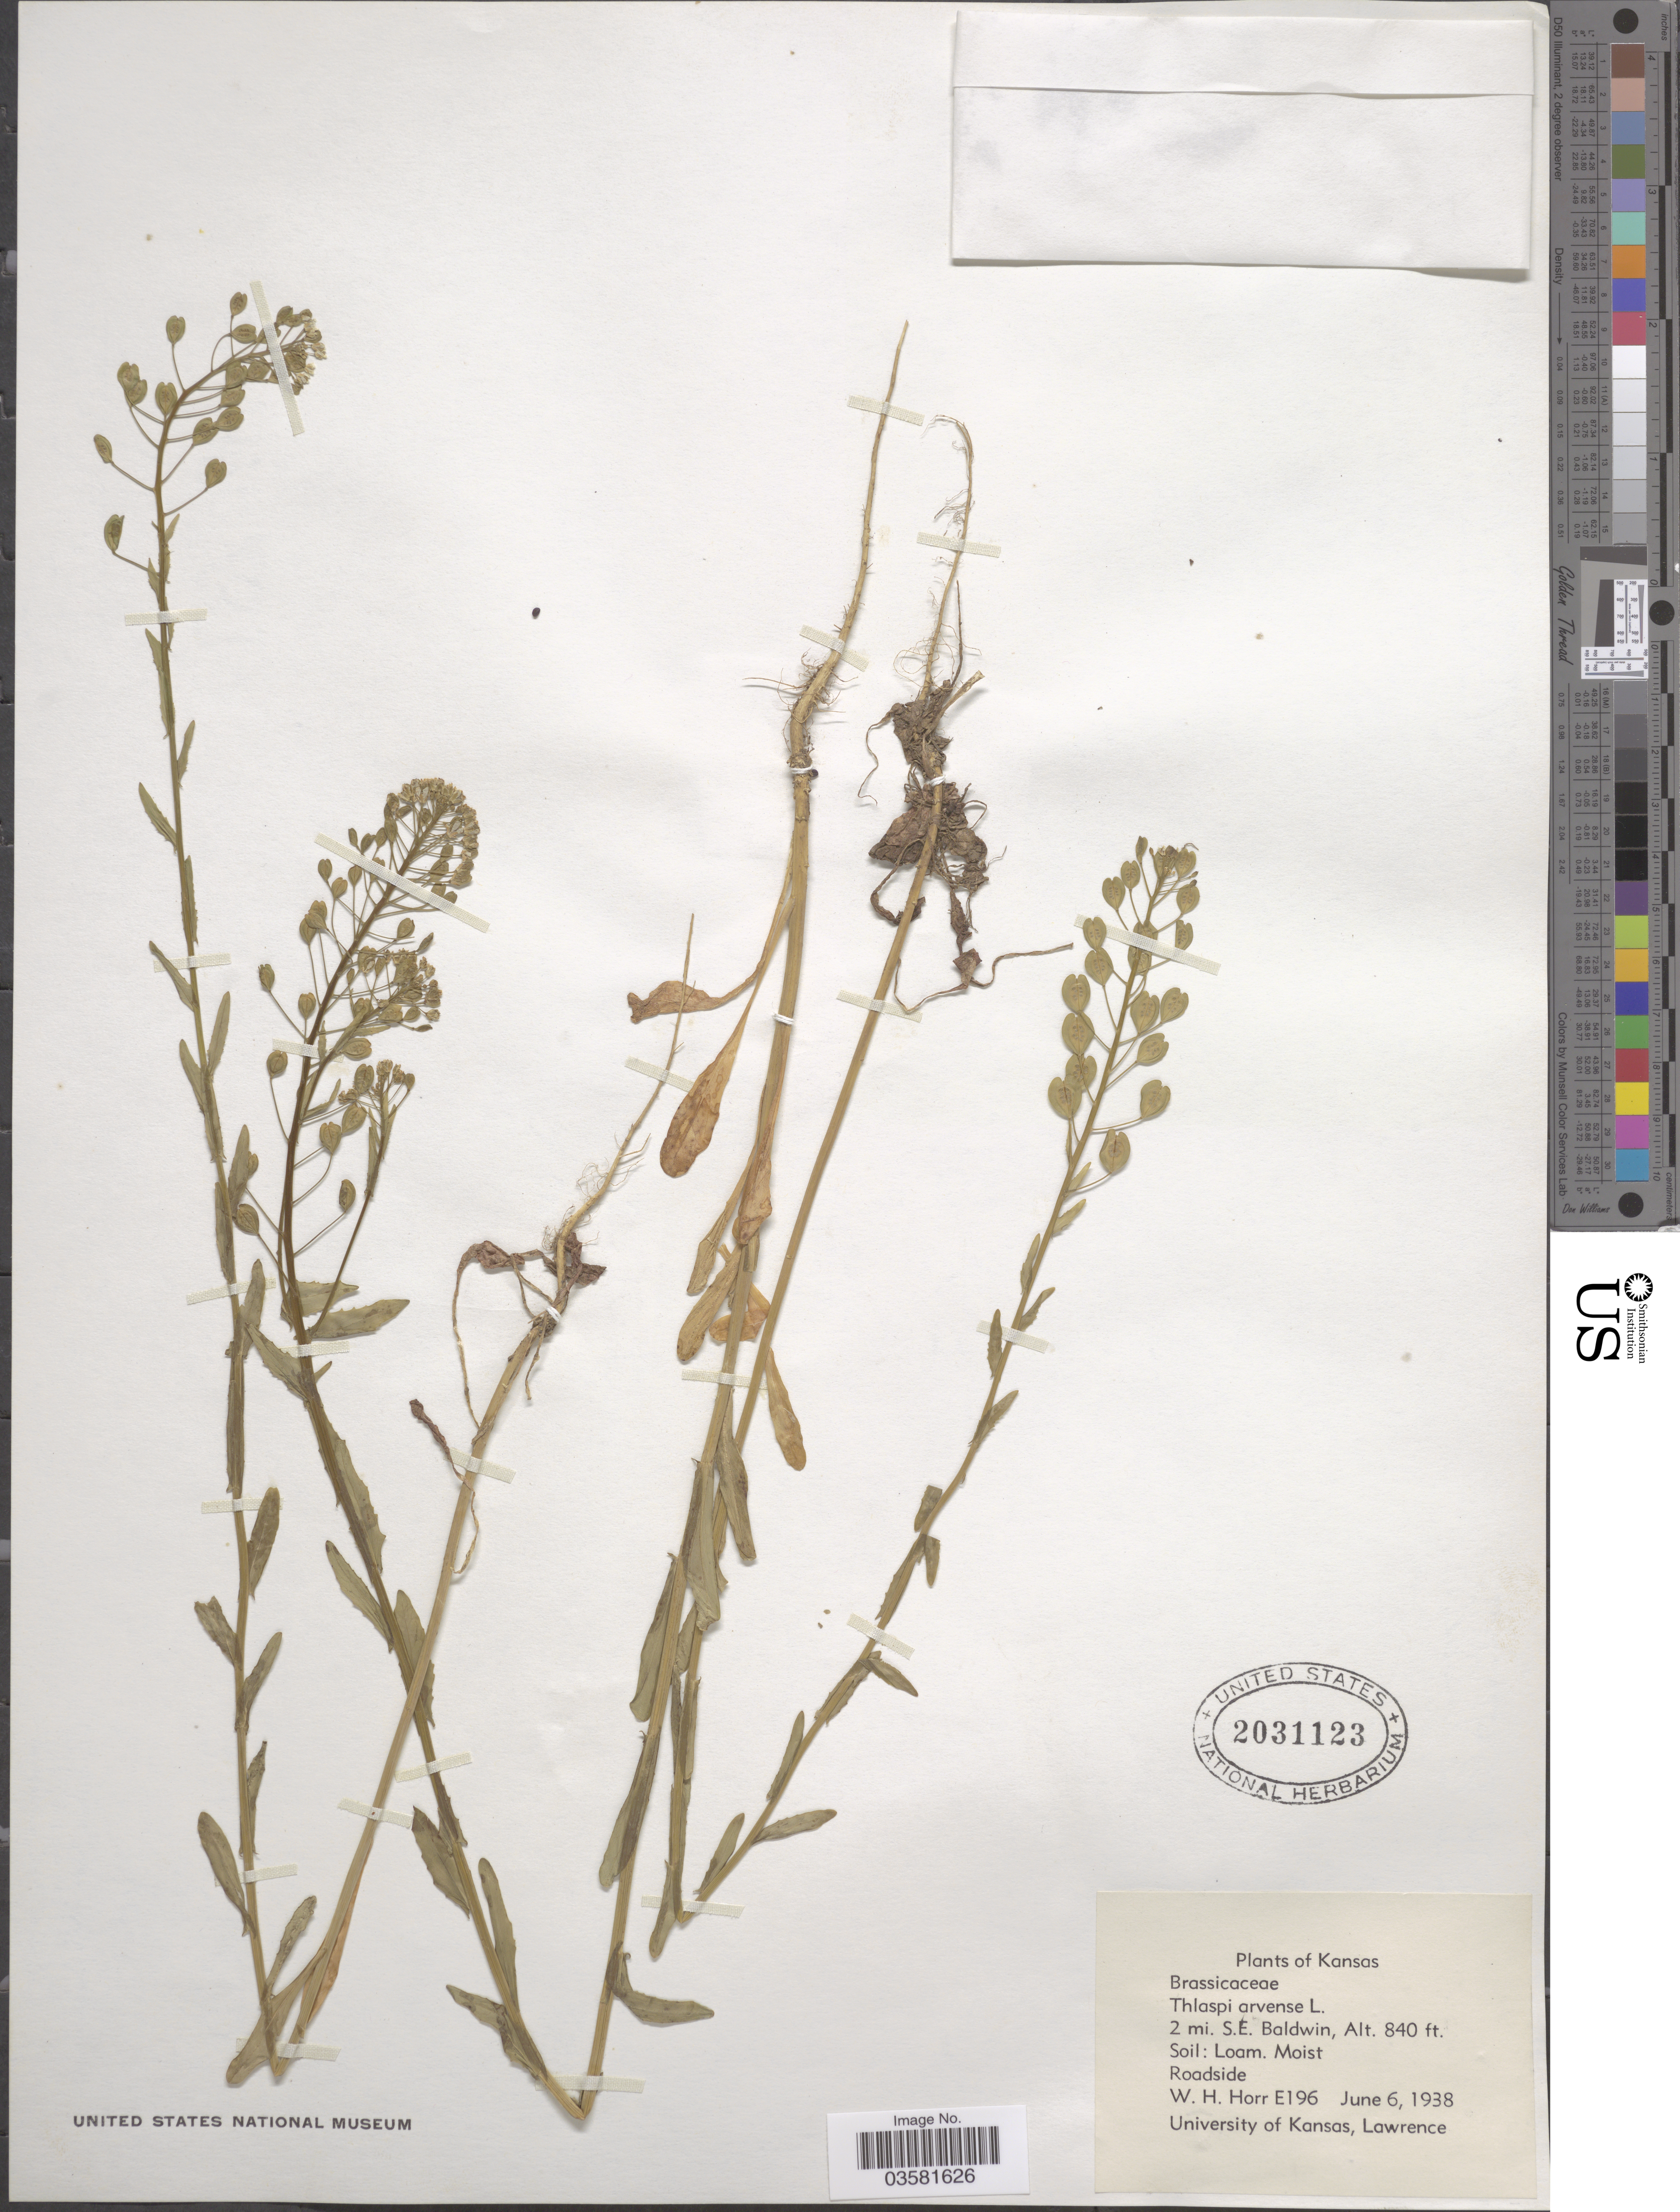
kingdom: Plantae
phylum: Tracheophyta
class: Magnoliopsida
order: Brassicales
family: Brassicaceae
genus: Thlaspi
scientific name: Thlaspi arvense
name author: L.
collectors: W. H. Horr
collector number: E196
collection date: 1938-06-06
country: United States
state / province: Kansas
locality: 2 mi. S.E. Baldwin.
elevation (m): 256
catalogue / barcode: US 2031123